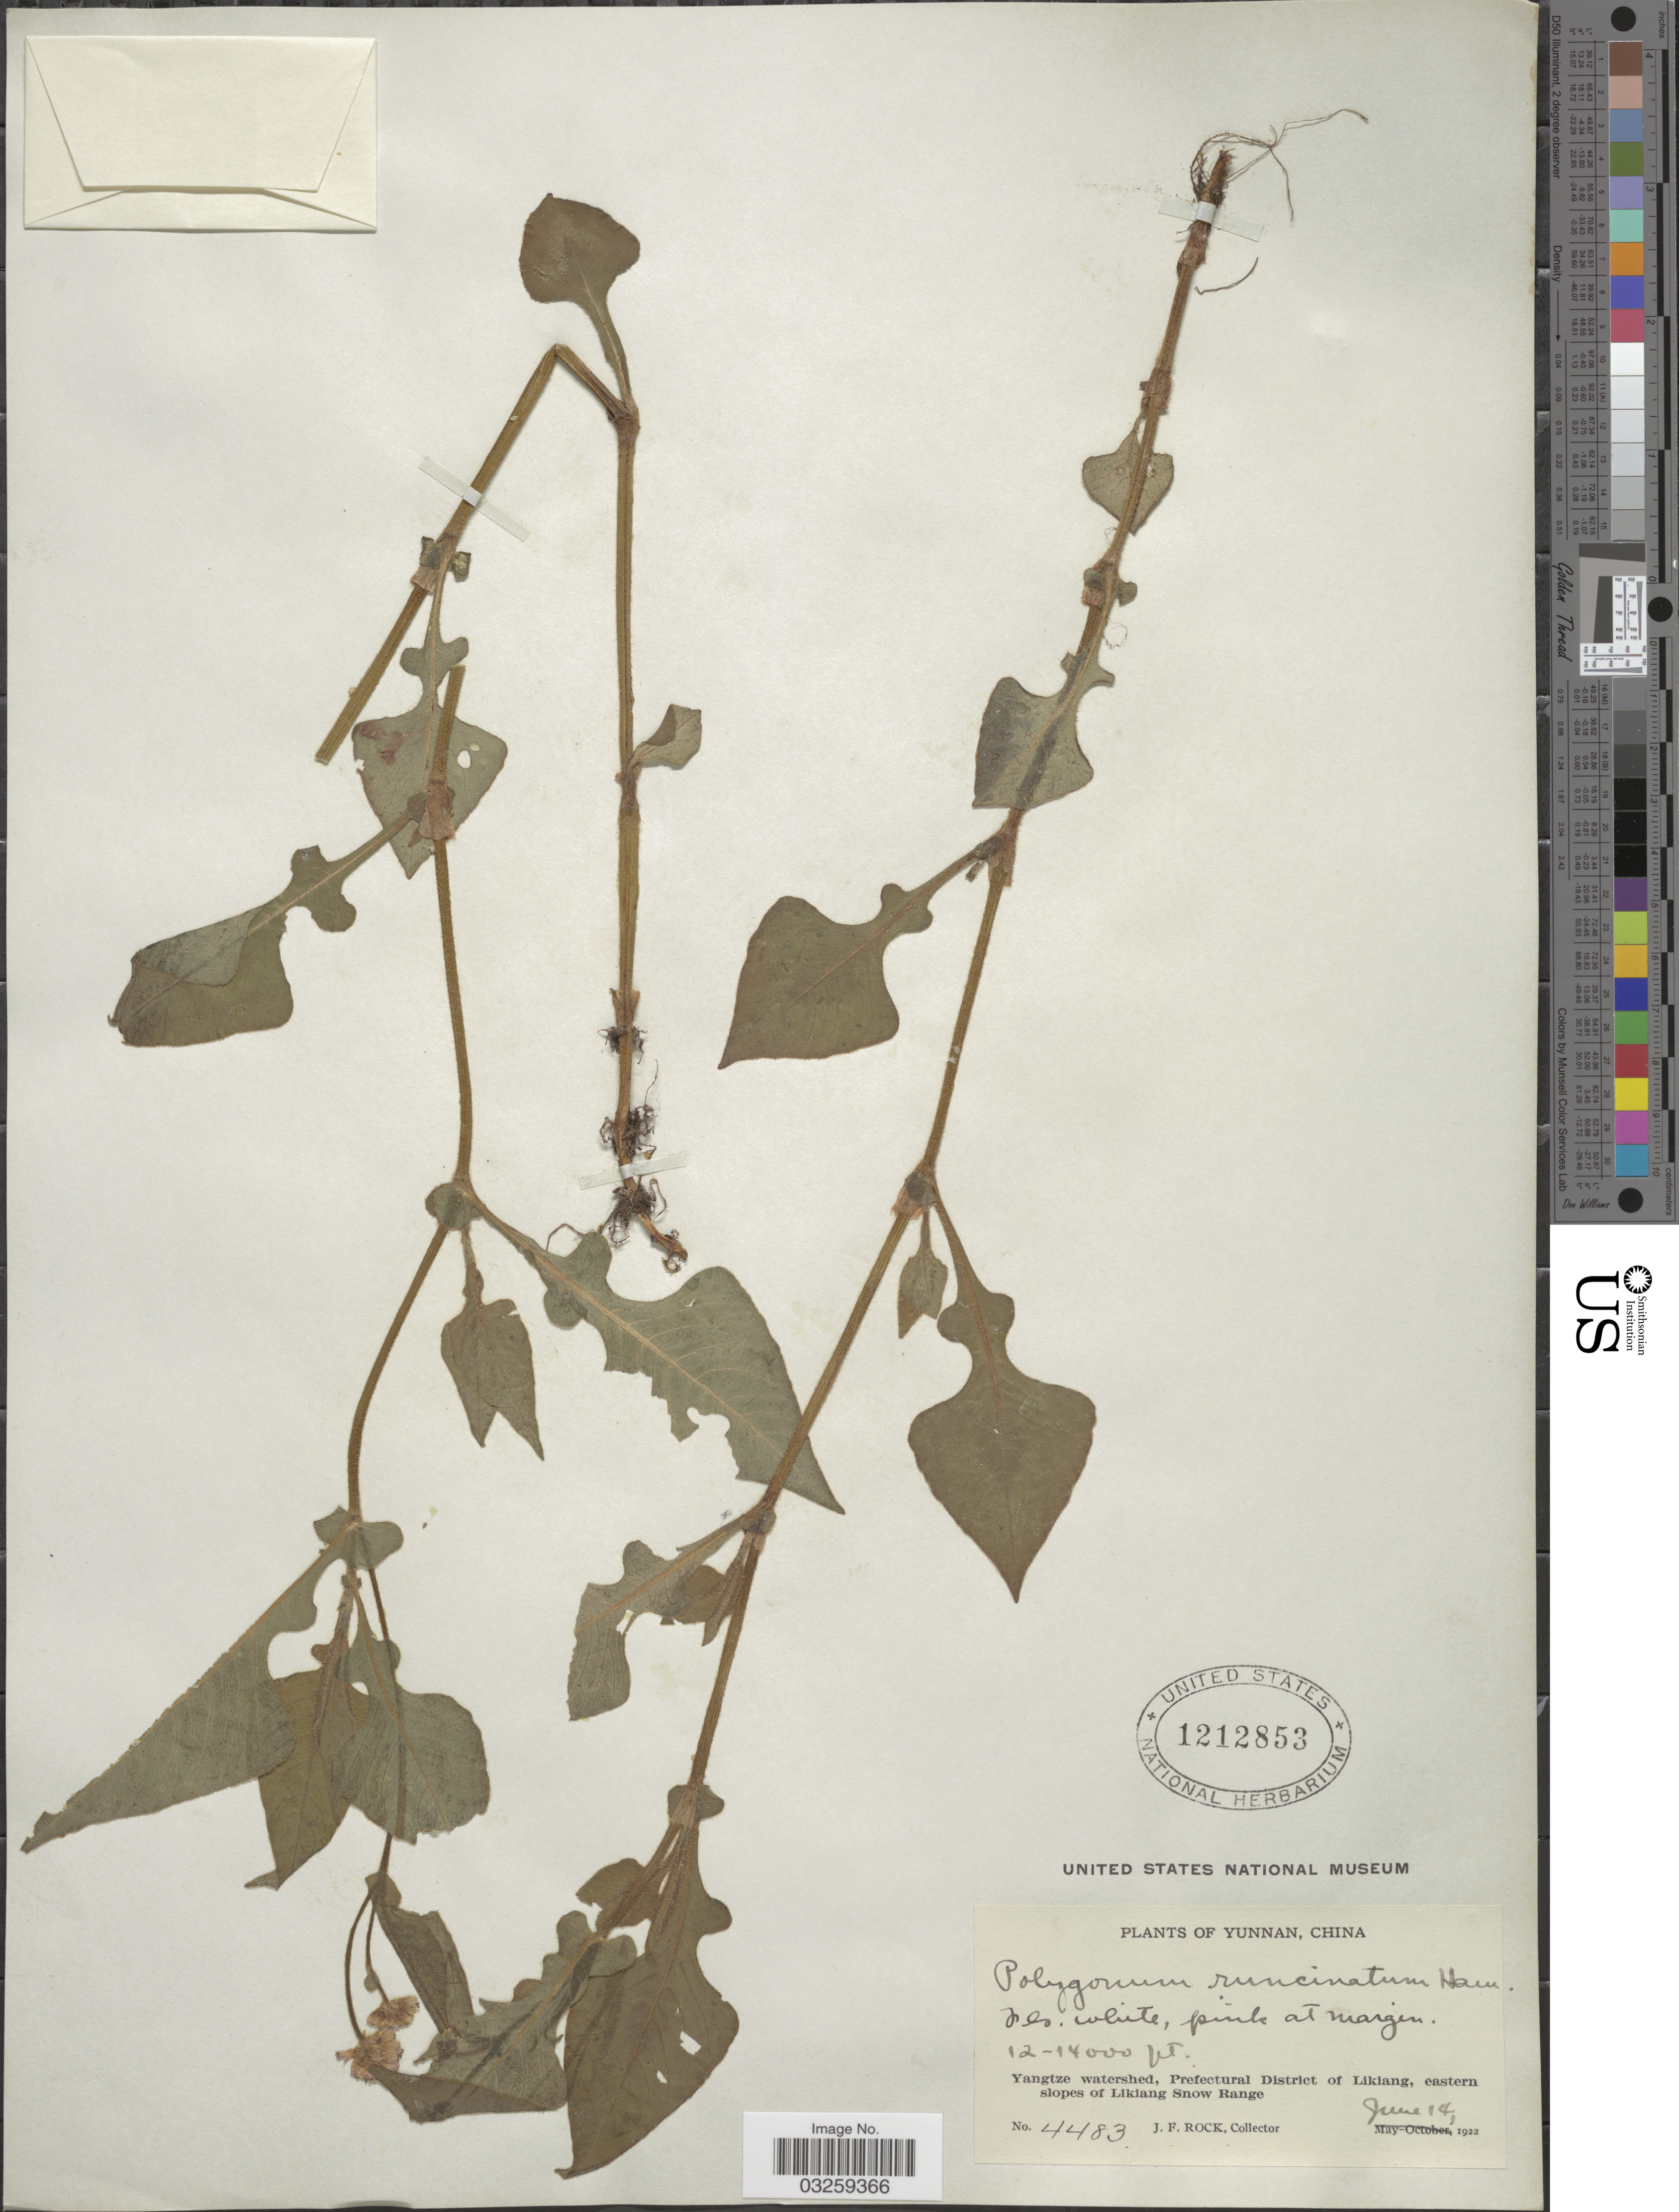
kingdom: Plantae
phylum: Tracheophyta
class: Magnoliopsida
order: Caryophyllales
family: Polygonaceae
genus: Polygonum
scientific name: Polygonum runcinatum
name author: Buch.-Ham. ex D. Don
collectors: J. Rock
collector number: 4483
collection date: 1922-06-14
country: China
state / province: Yunnan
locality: Yangtze watershed, Prefectural District of Likiang, eastern slopes of Likiang Snow Range.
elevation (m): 3658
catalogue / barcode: US 1212853